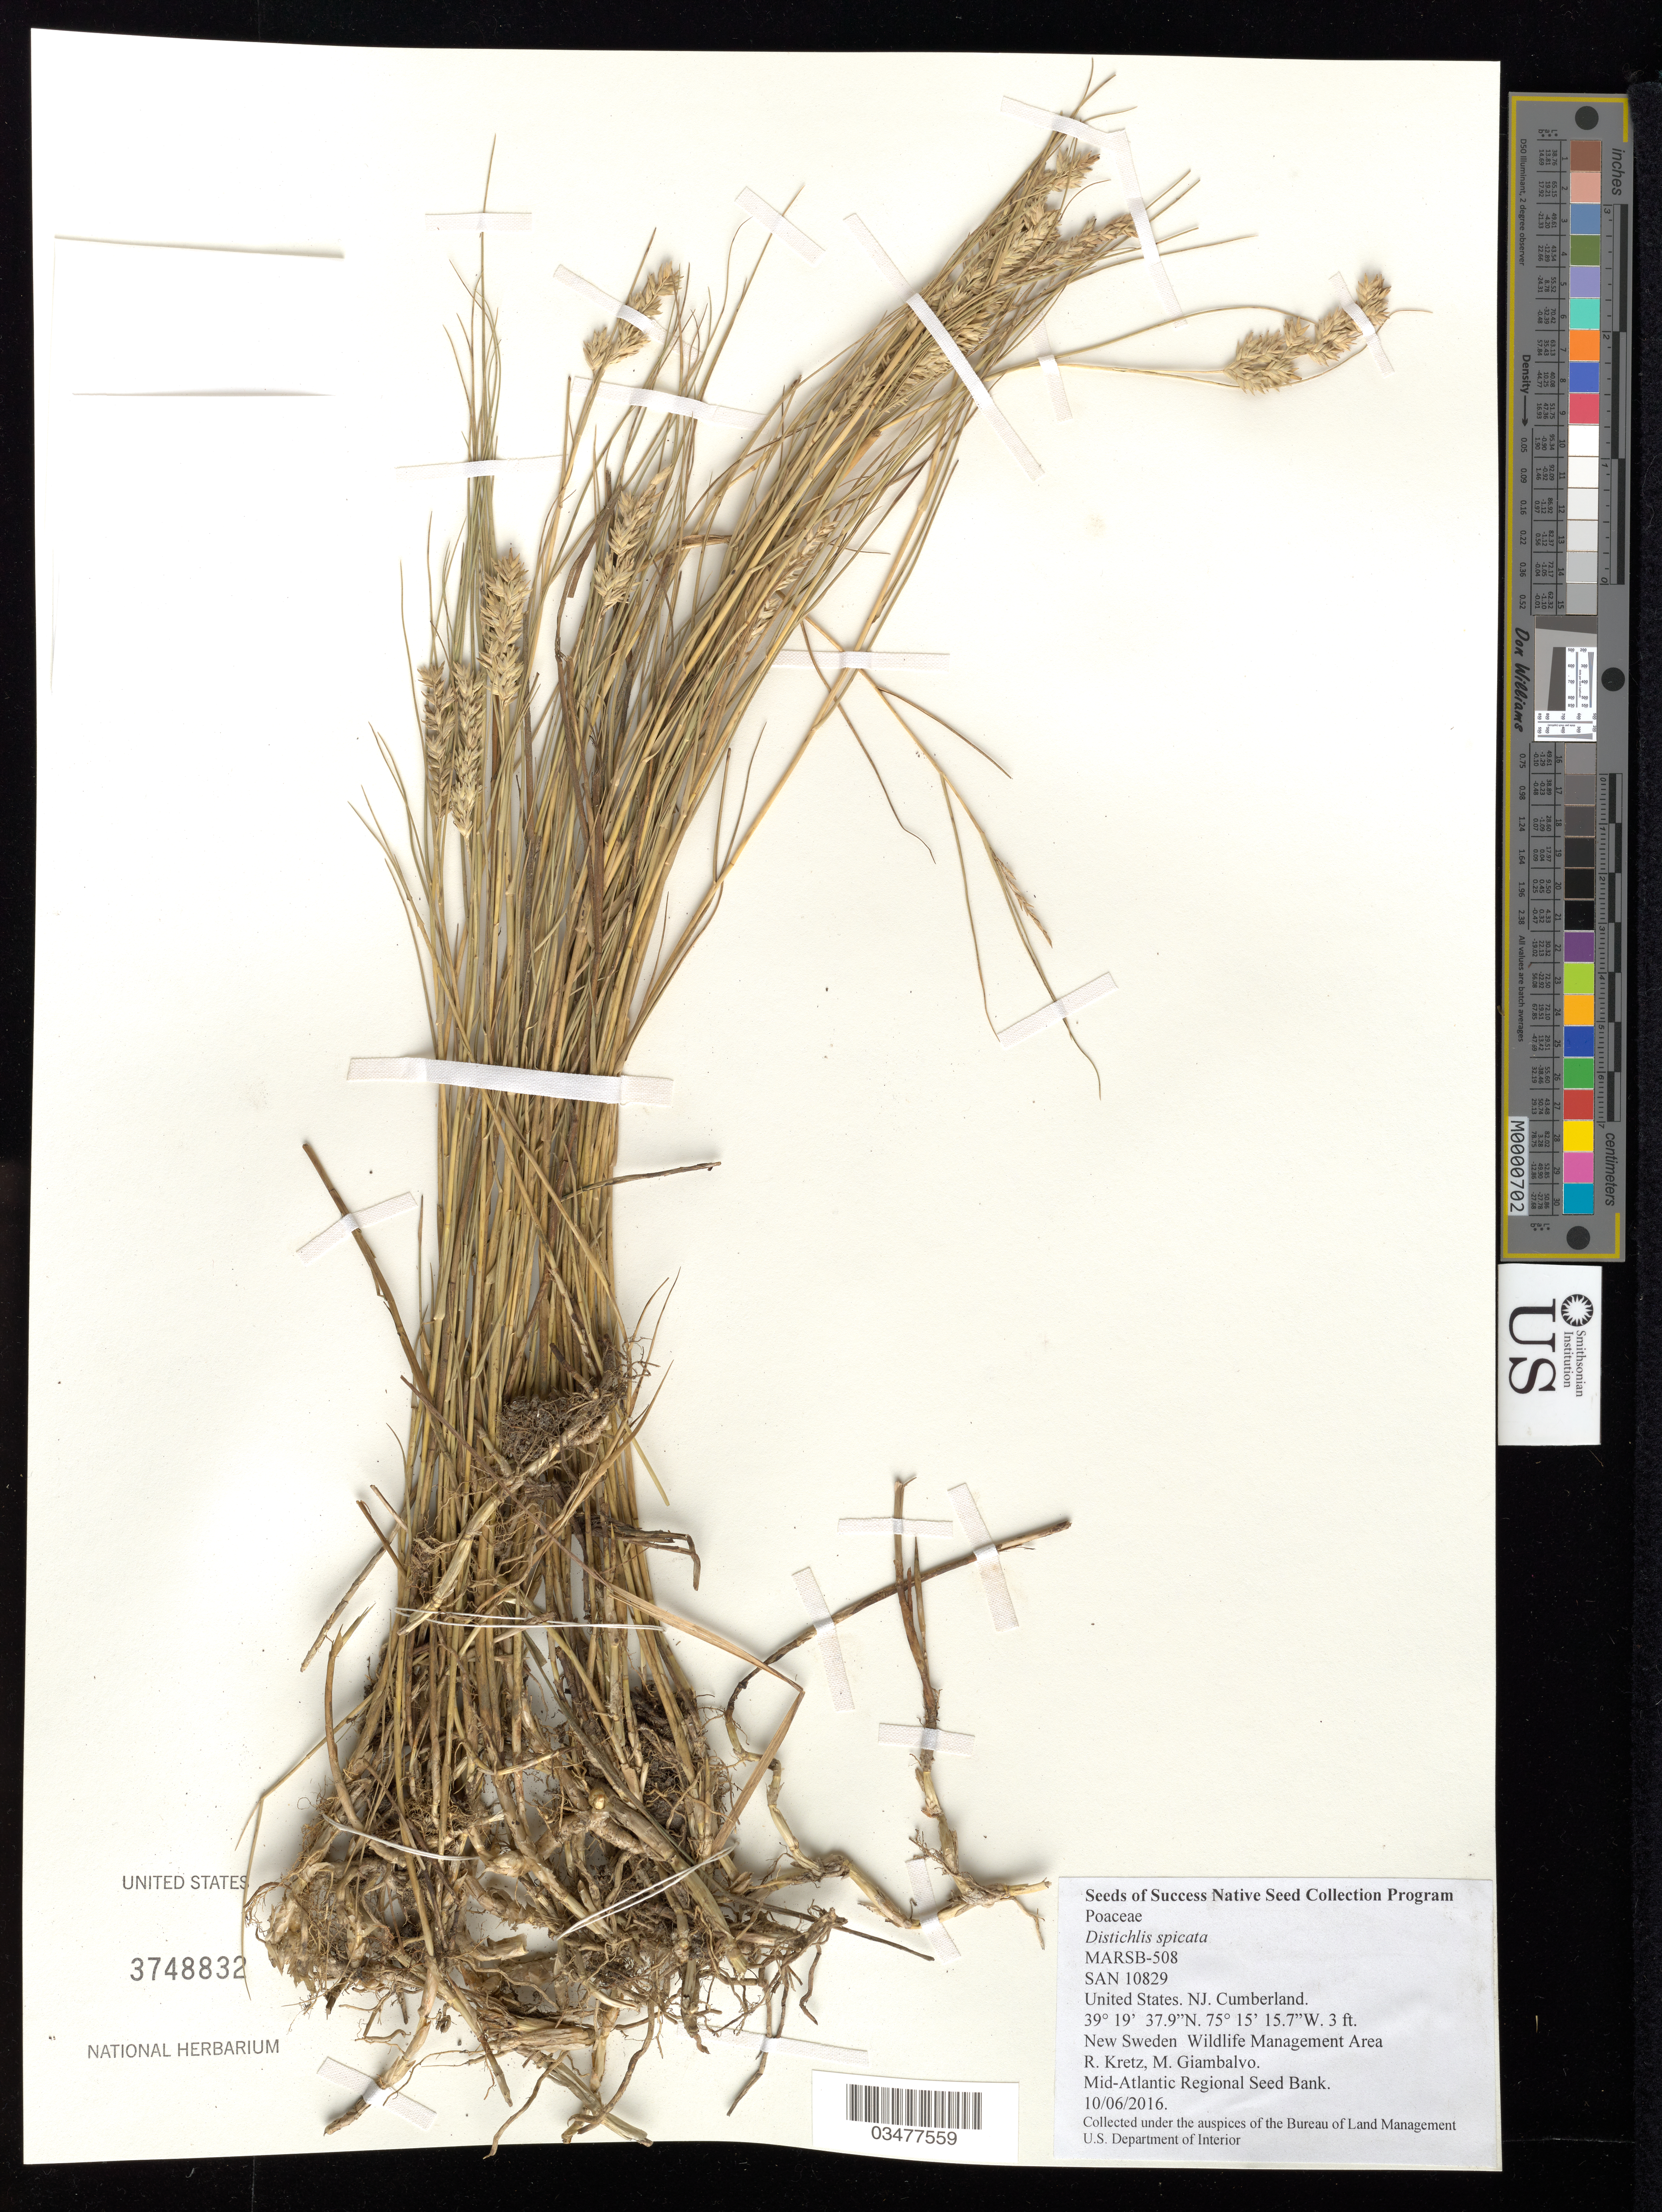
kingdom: Plantae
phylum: Tracheophyta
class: Liliopsida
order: Poales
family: Poaceae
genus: Distichlis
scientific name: Distichlis spicata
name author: (L.) Greene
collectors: R. Kretz & M. Giambalvo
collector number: MARSB-508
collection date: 2016-10-06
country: United States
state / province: New Jersey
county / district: Cumberland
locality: New Sweden Wildlife Management Area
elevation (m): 1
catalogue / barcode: US 3748832